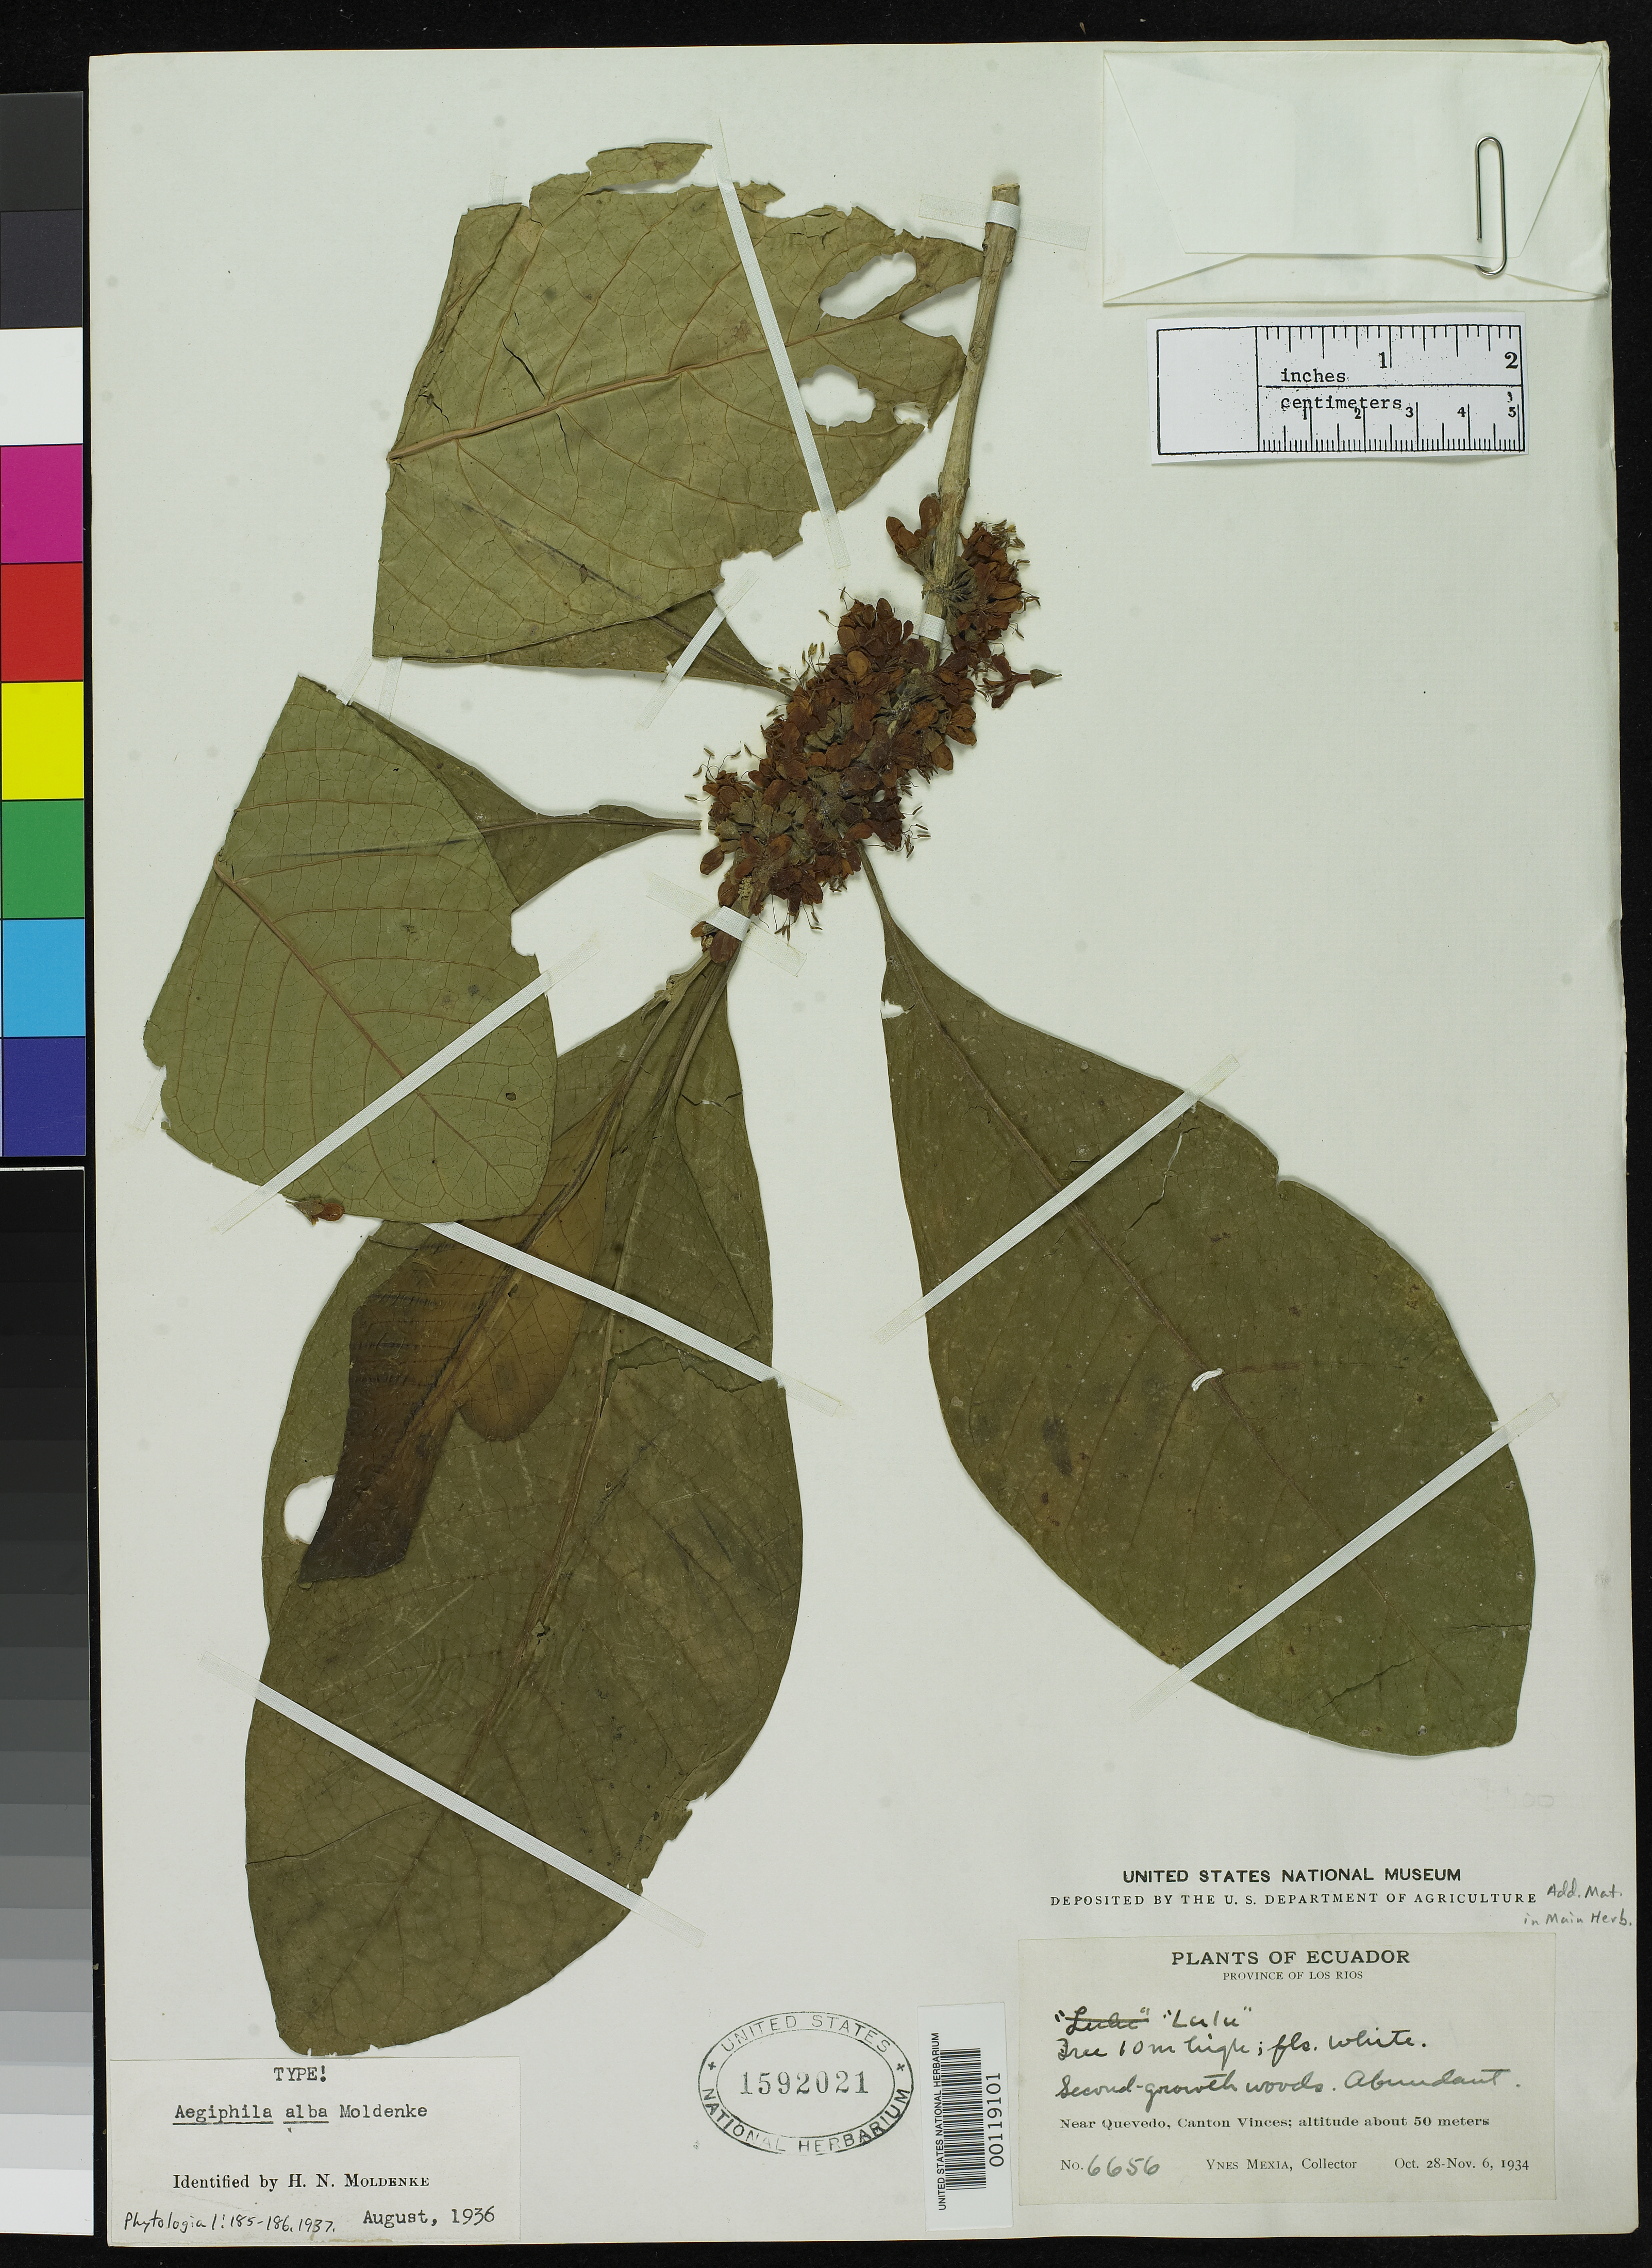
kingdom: Plantae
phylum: Tracheophyta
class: Magnoliopsida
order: Lamiales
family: Lamiaceae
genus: Aegiphila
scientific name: Aegiphila alba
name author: Moldenke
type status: Holotype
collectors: Y. Mexia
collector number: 6656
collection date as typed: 22 Oct 1934 to 06 Nov 1934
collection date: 1934-10-22/1934-11-06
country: Ecuador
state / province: Los Ríos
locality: Canton Vinces, Quevado.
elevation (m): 50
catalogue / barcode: US 1592021